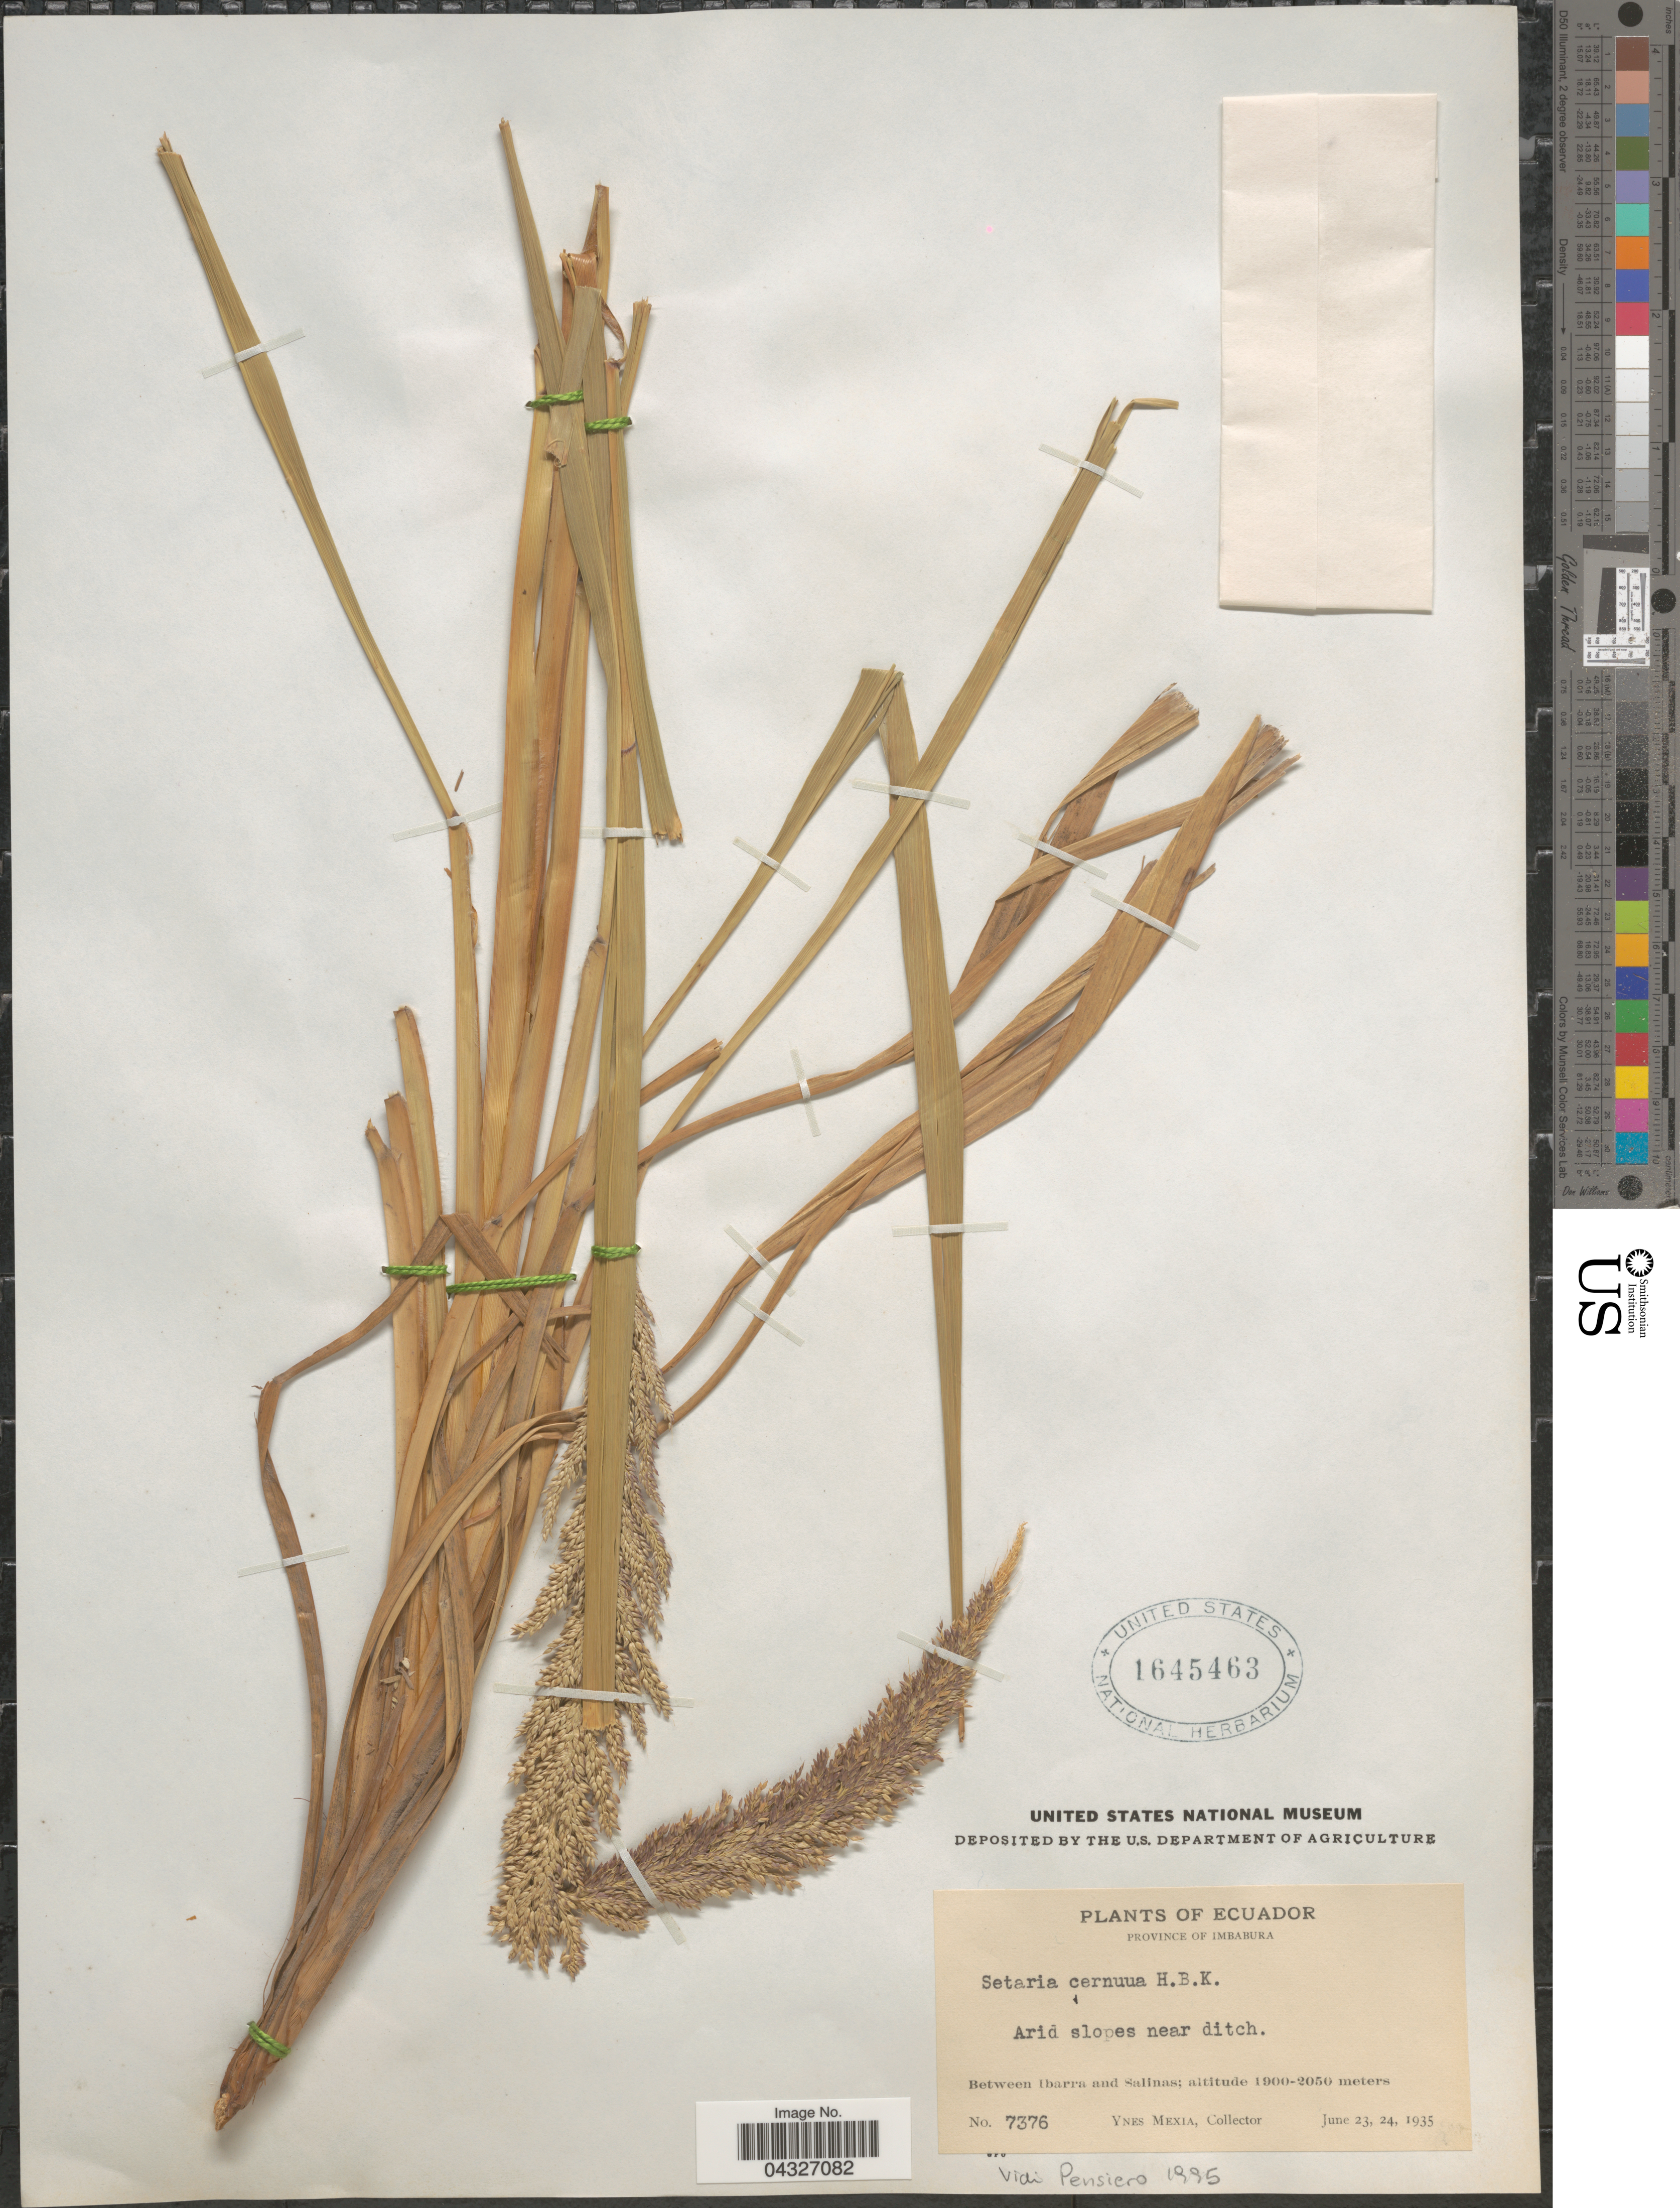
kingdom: Plantae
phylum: Tracheophyta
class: Liliopsida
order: Poales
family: Poaceae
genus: Setaria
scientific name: Setaria cernua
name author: Kunth in Humb.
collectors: Y. Mexia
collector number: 7376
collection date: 1935-06-23/1935-06-24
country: Ecuador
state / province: Imbabura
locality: Arid slopes near ditch. Between Ibarra and Salinas.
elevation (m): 1900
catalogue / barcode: US 1645463